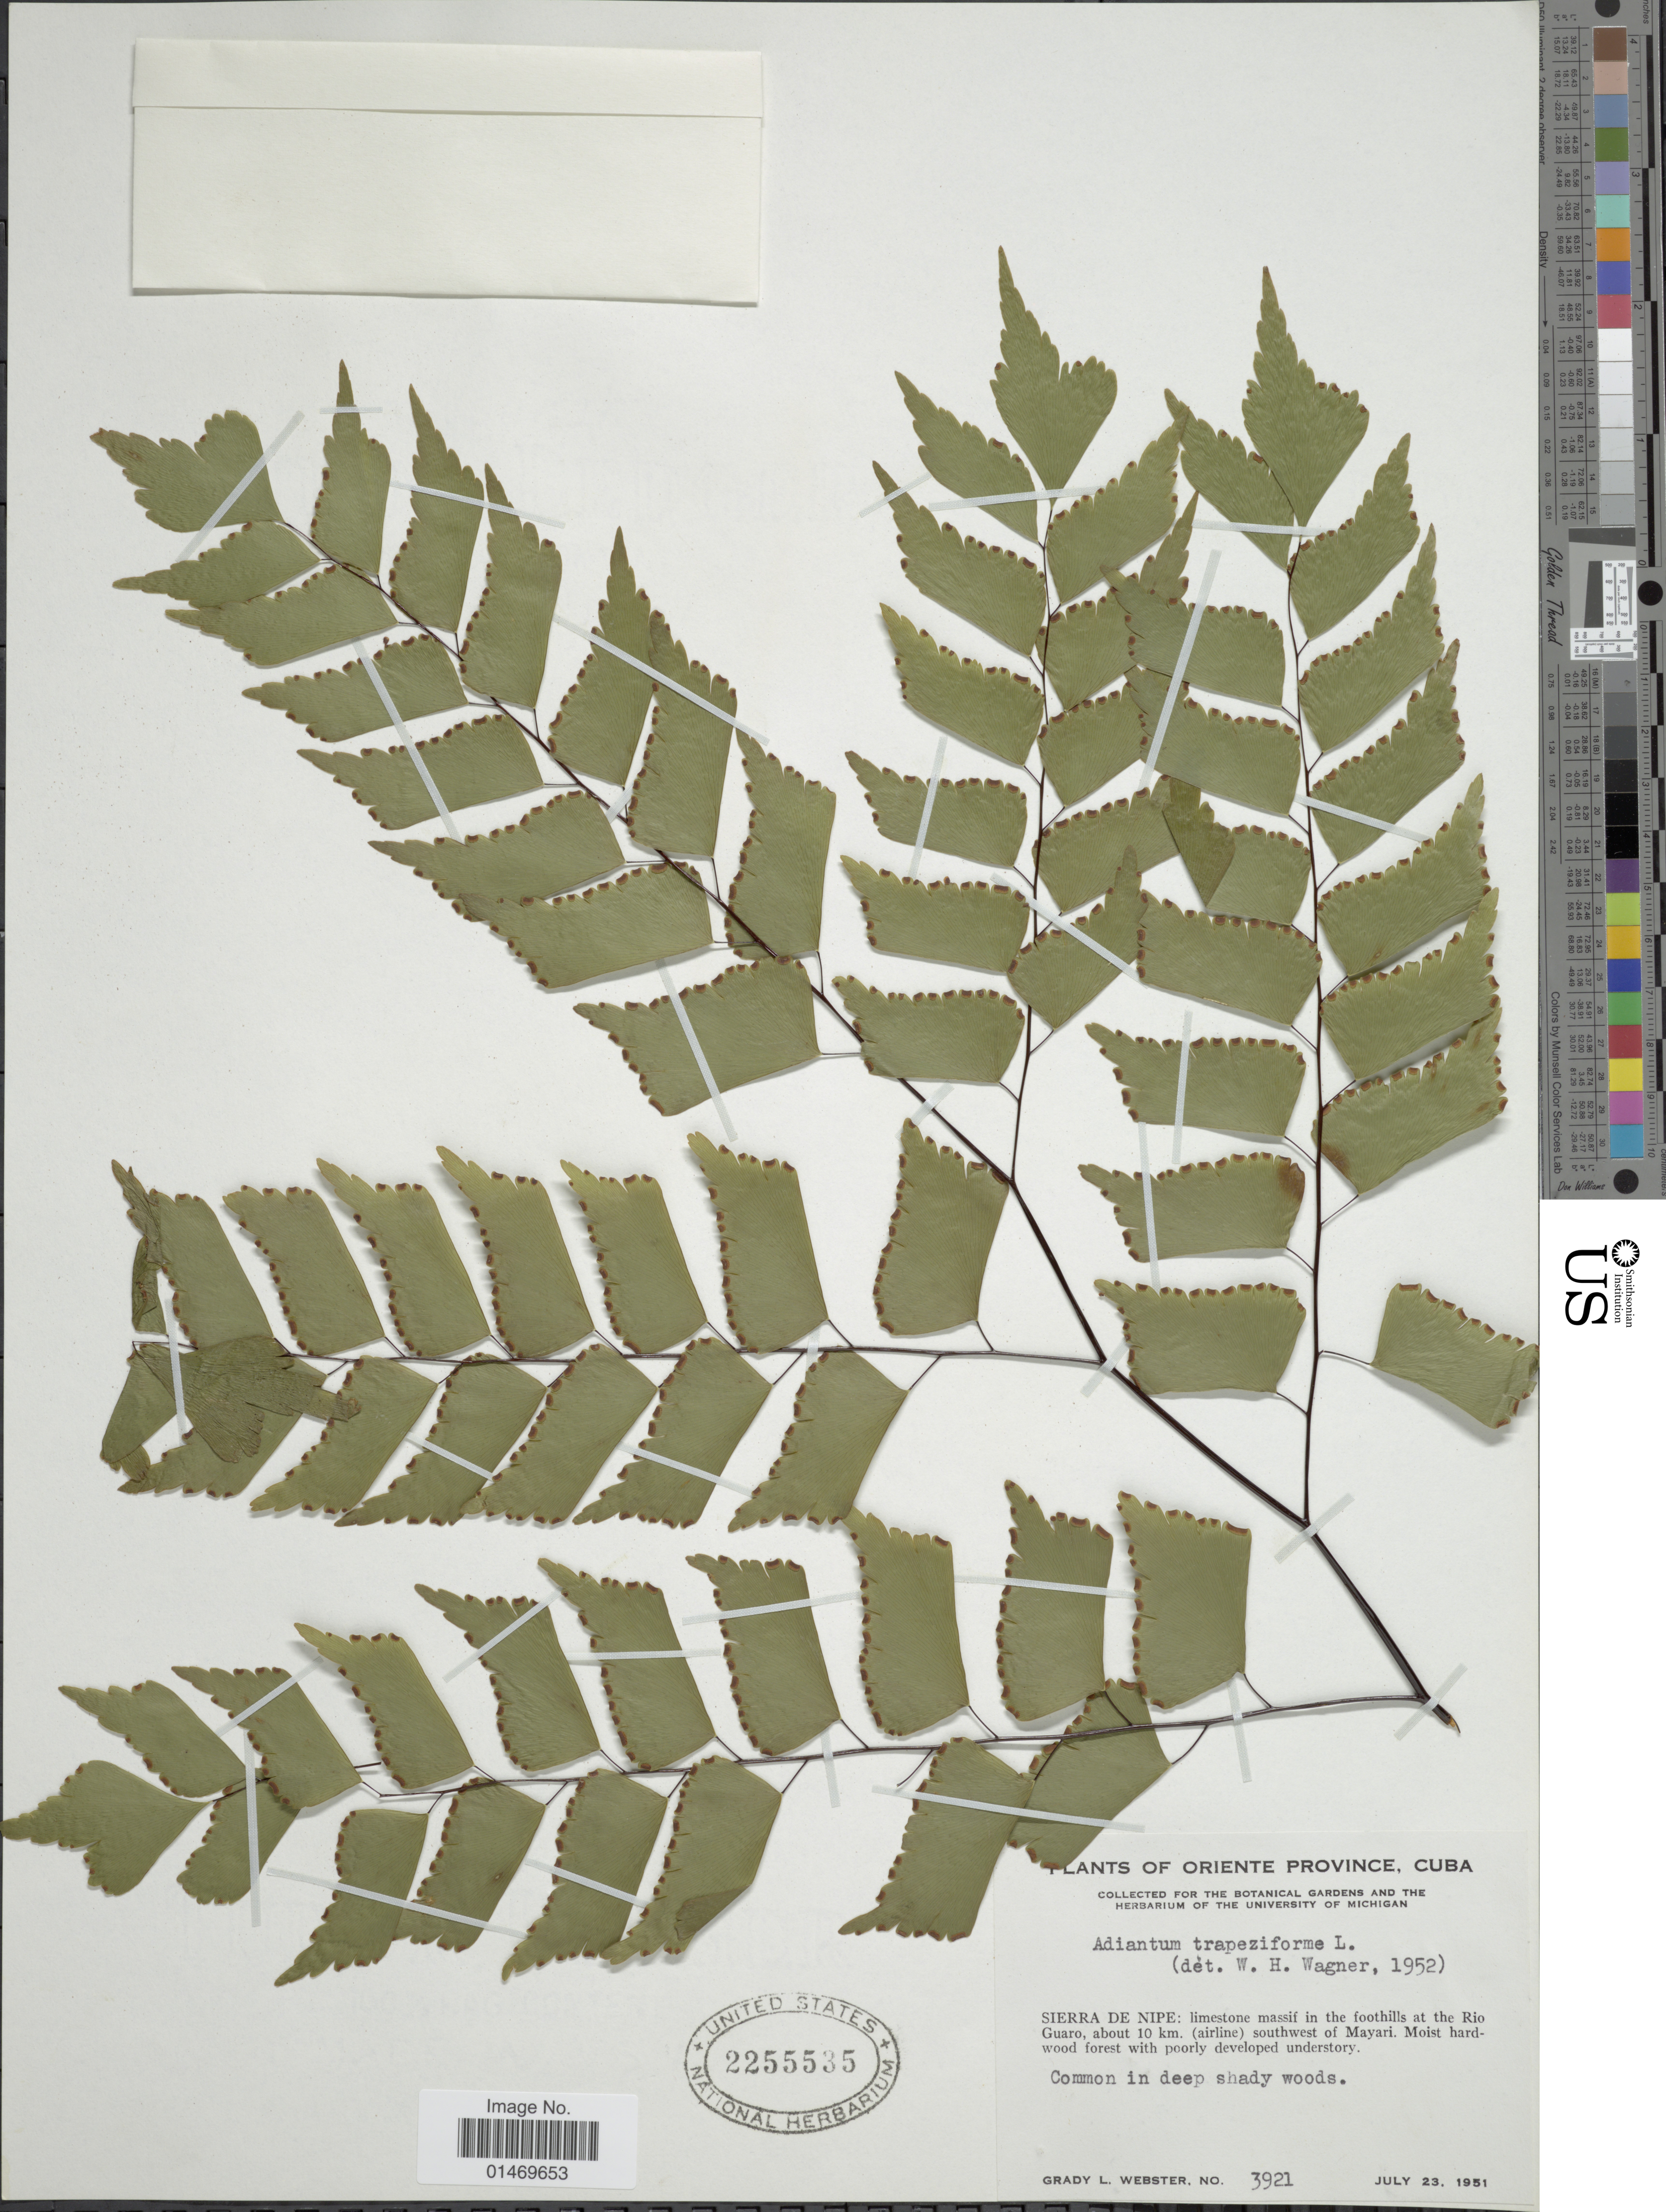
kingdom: Plantae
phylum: Tracheophyta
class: Polypodiopsida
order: Polypodiales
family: Pteridaceae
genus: Adiantum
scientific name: Adiantum trapeziforme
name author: L.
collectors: G. L. Webster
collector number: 3921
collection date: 1951-07-23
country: Cuba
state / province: Oriente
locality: Sierra De Nipe: limestone massif in the foothills at the Rio Guaro, about 10 km. (airline) southwest of Mayari.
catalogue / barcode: US 2255535